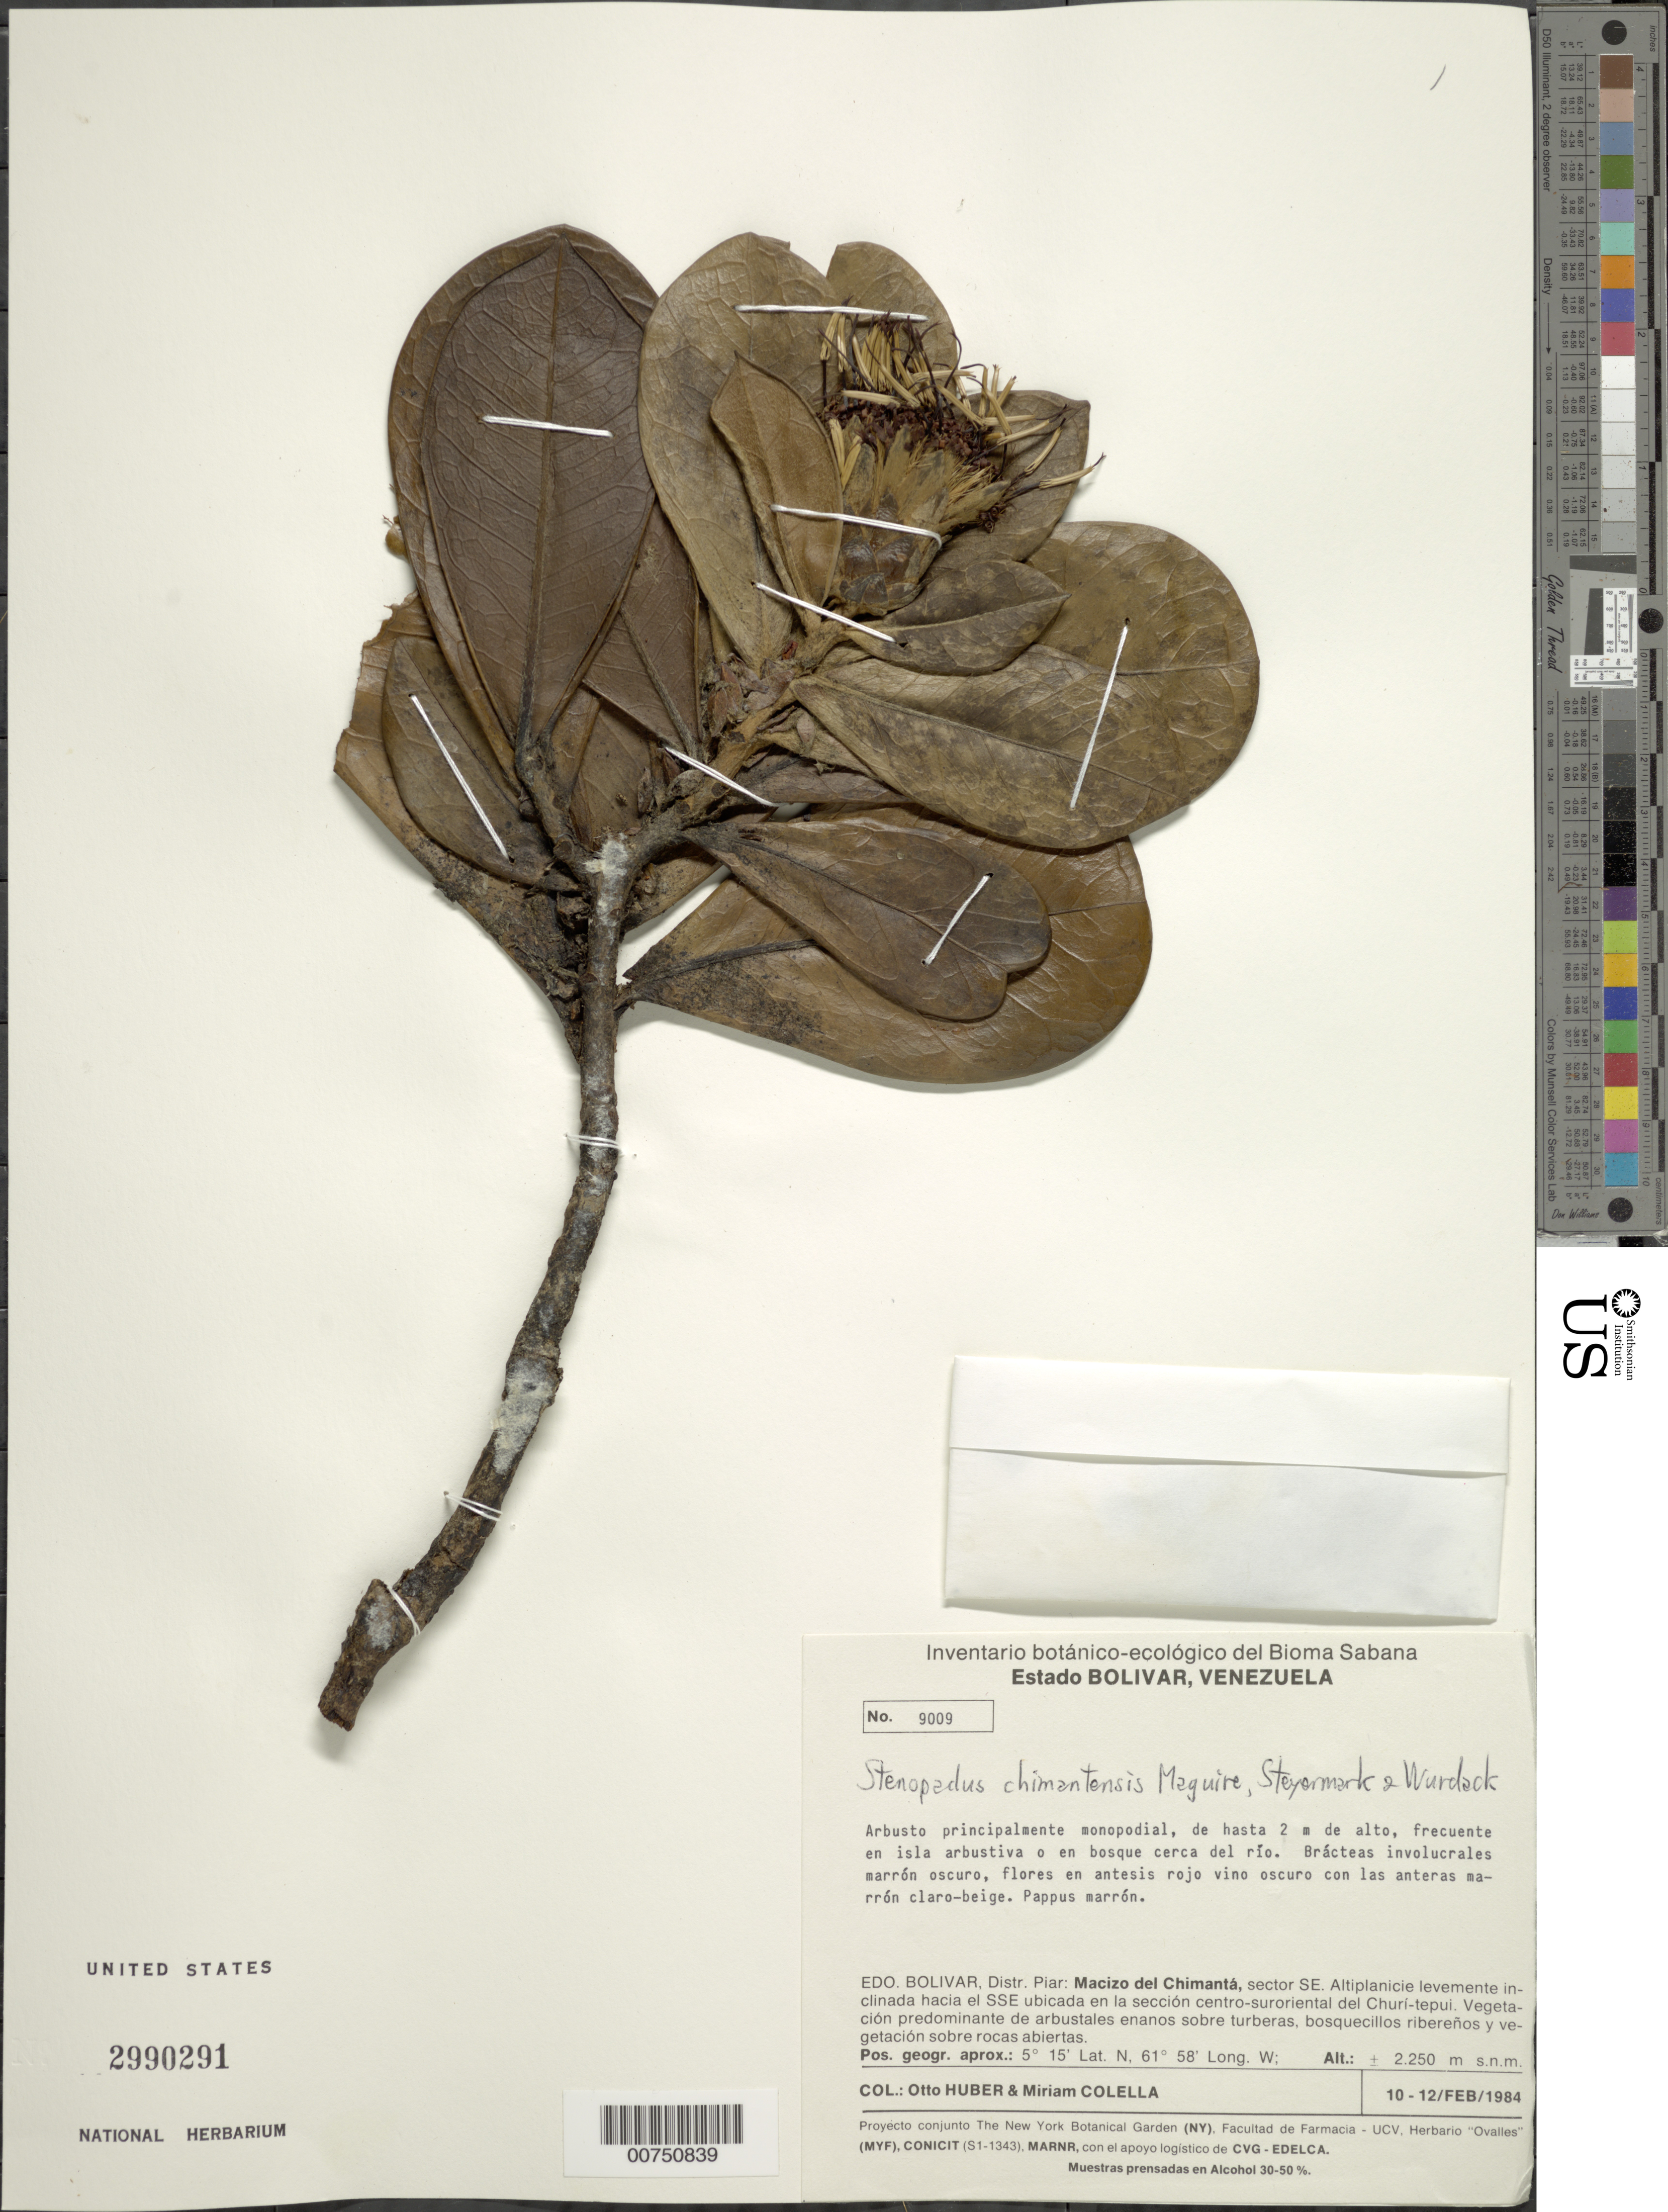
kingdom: Plantae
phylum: Tracheophyta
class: Magnoliopsida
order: Asterales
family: Asteraceae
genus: Stenopadus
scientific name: Stenopadus chimantensis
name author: Maguire et al.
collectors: O. Huber & M. Colella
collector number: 9009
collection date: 1984-02-10/1984-02-12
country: Venezuela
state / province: Bolivar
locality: Distr. Piar: Macizo del Chimanta, sector SE, Altiplanicie levemente inclinada hacia el SSE ubicada en la seccion centro-suroriental del Churi-tepui.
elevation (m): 2250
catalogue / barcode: US 2990291